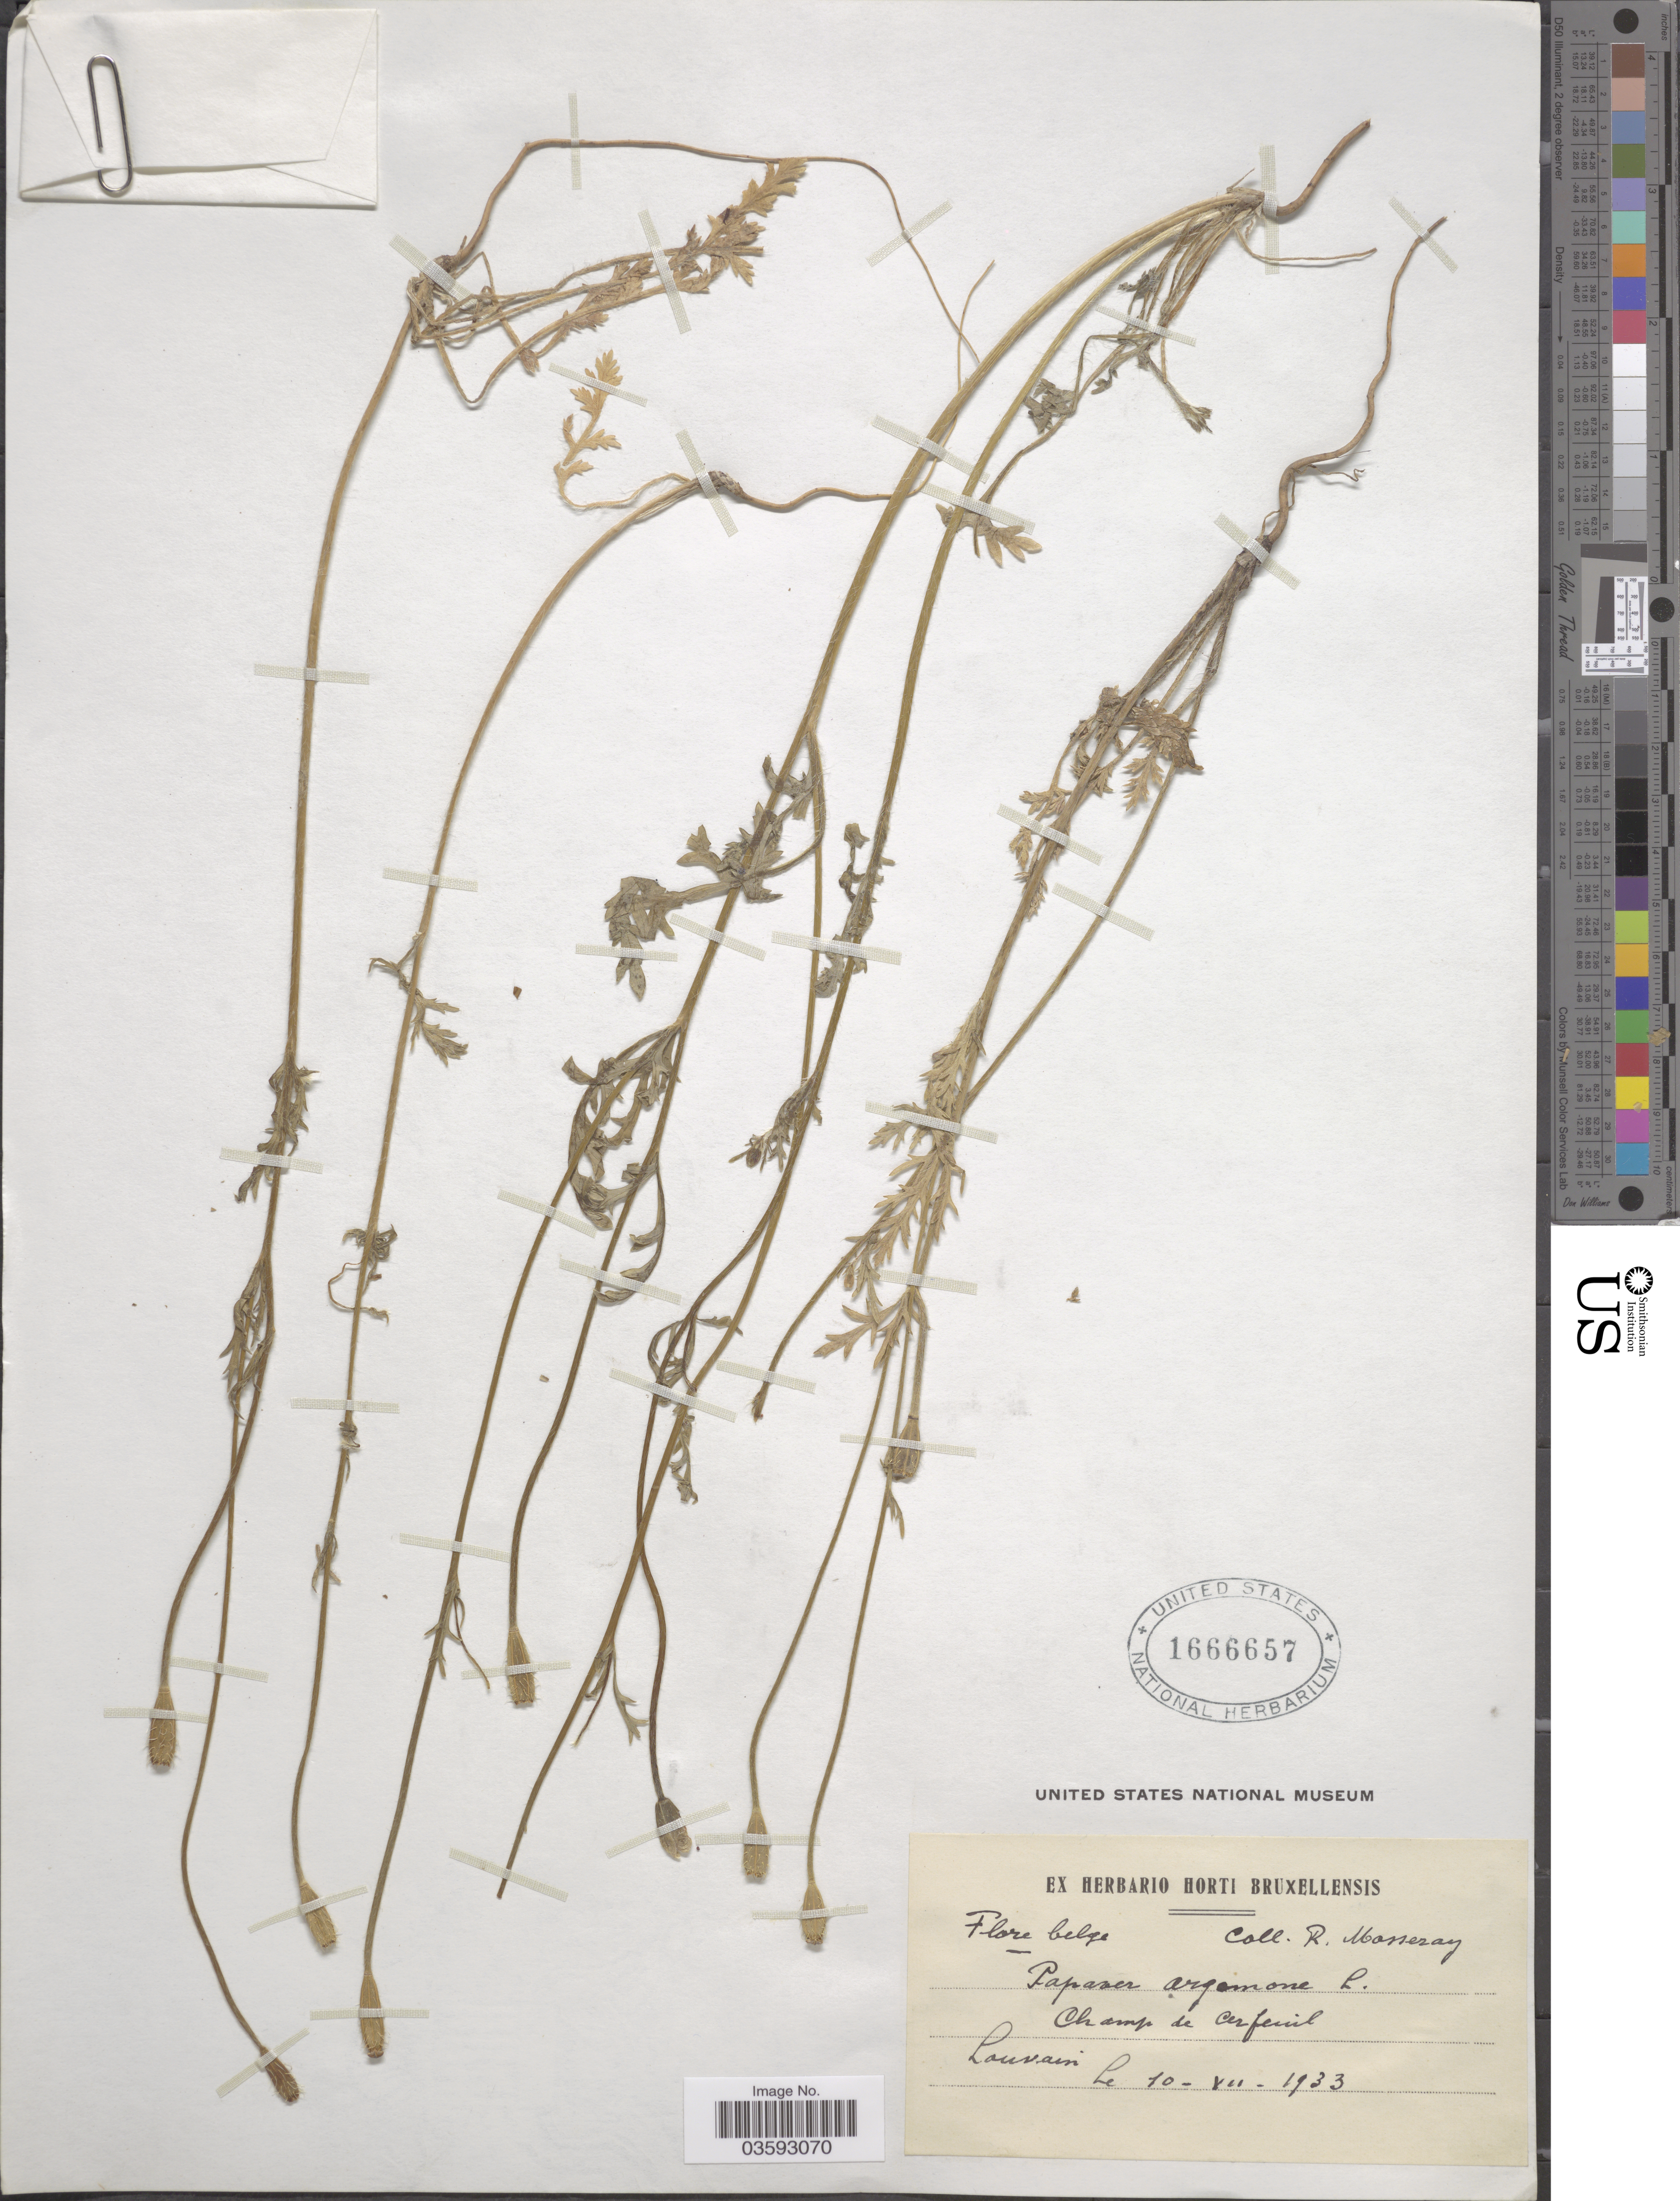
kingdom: Plantae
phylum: Tracheophyta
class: Magnoliopsida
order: Ranunculales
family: Papaveraceae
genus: Papaver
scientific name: Papaver argemone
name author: L.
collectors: R. Mosseray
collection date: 1933-07-10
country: Belgium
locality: Champ de Cerfeuil. Louvain. Belge.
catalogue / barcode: US 1666657